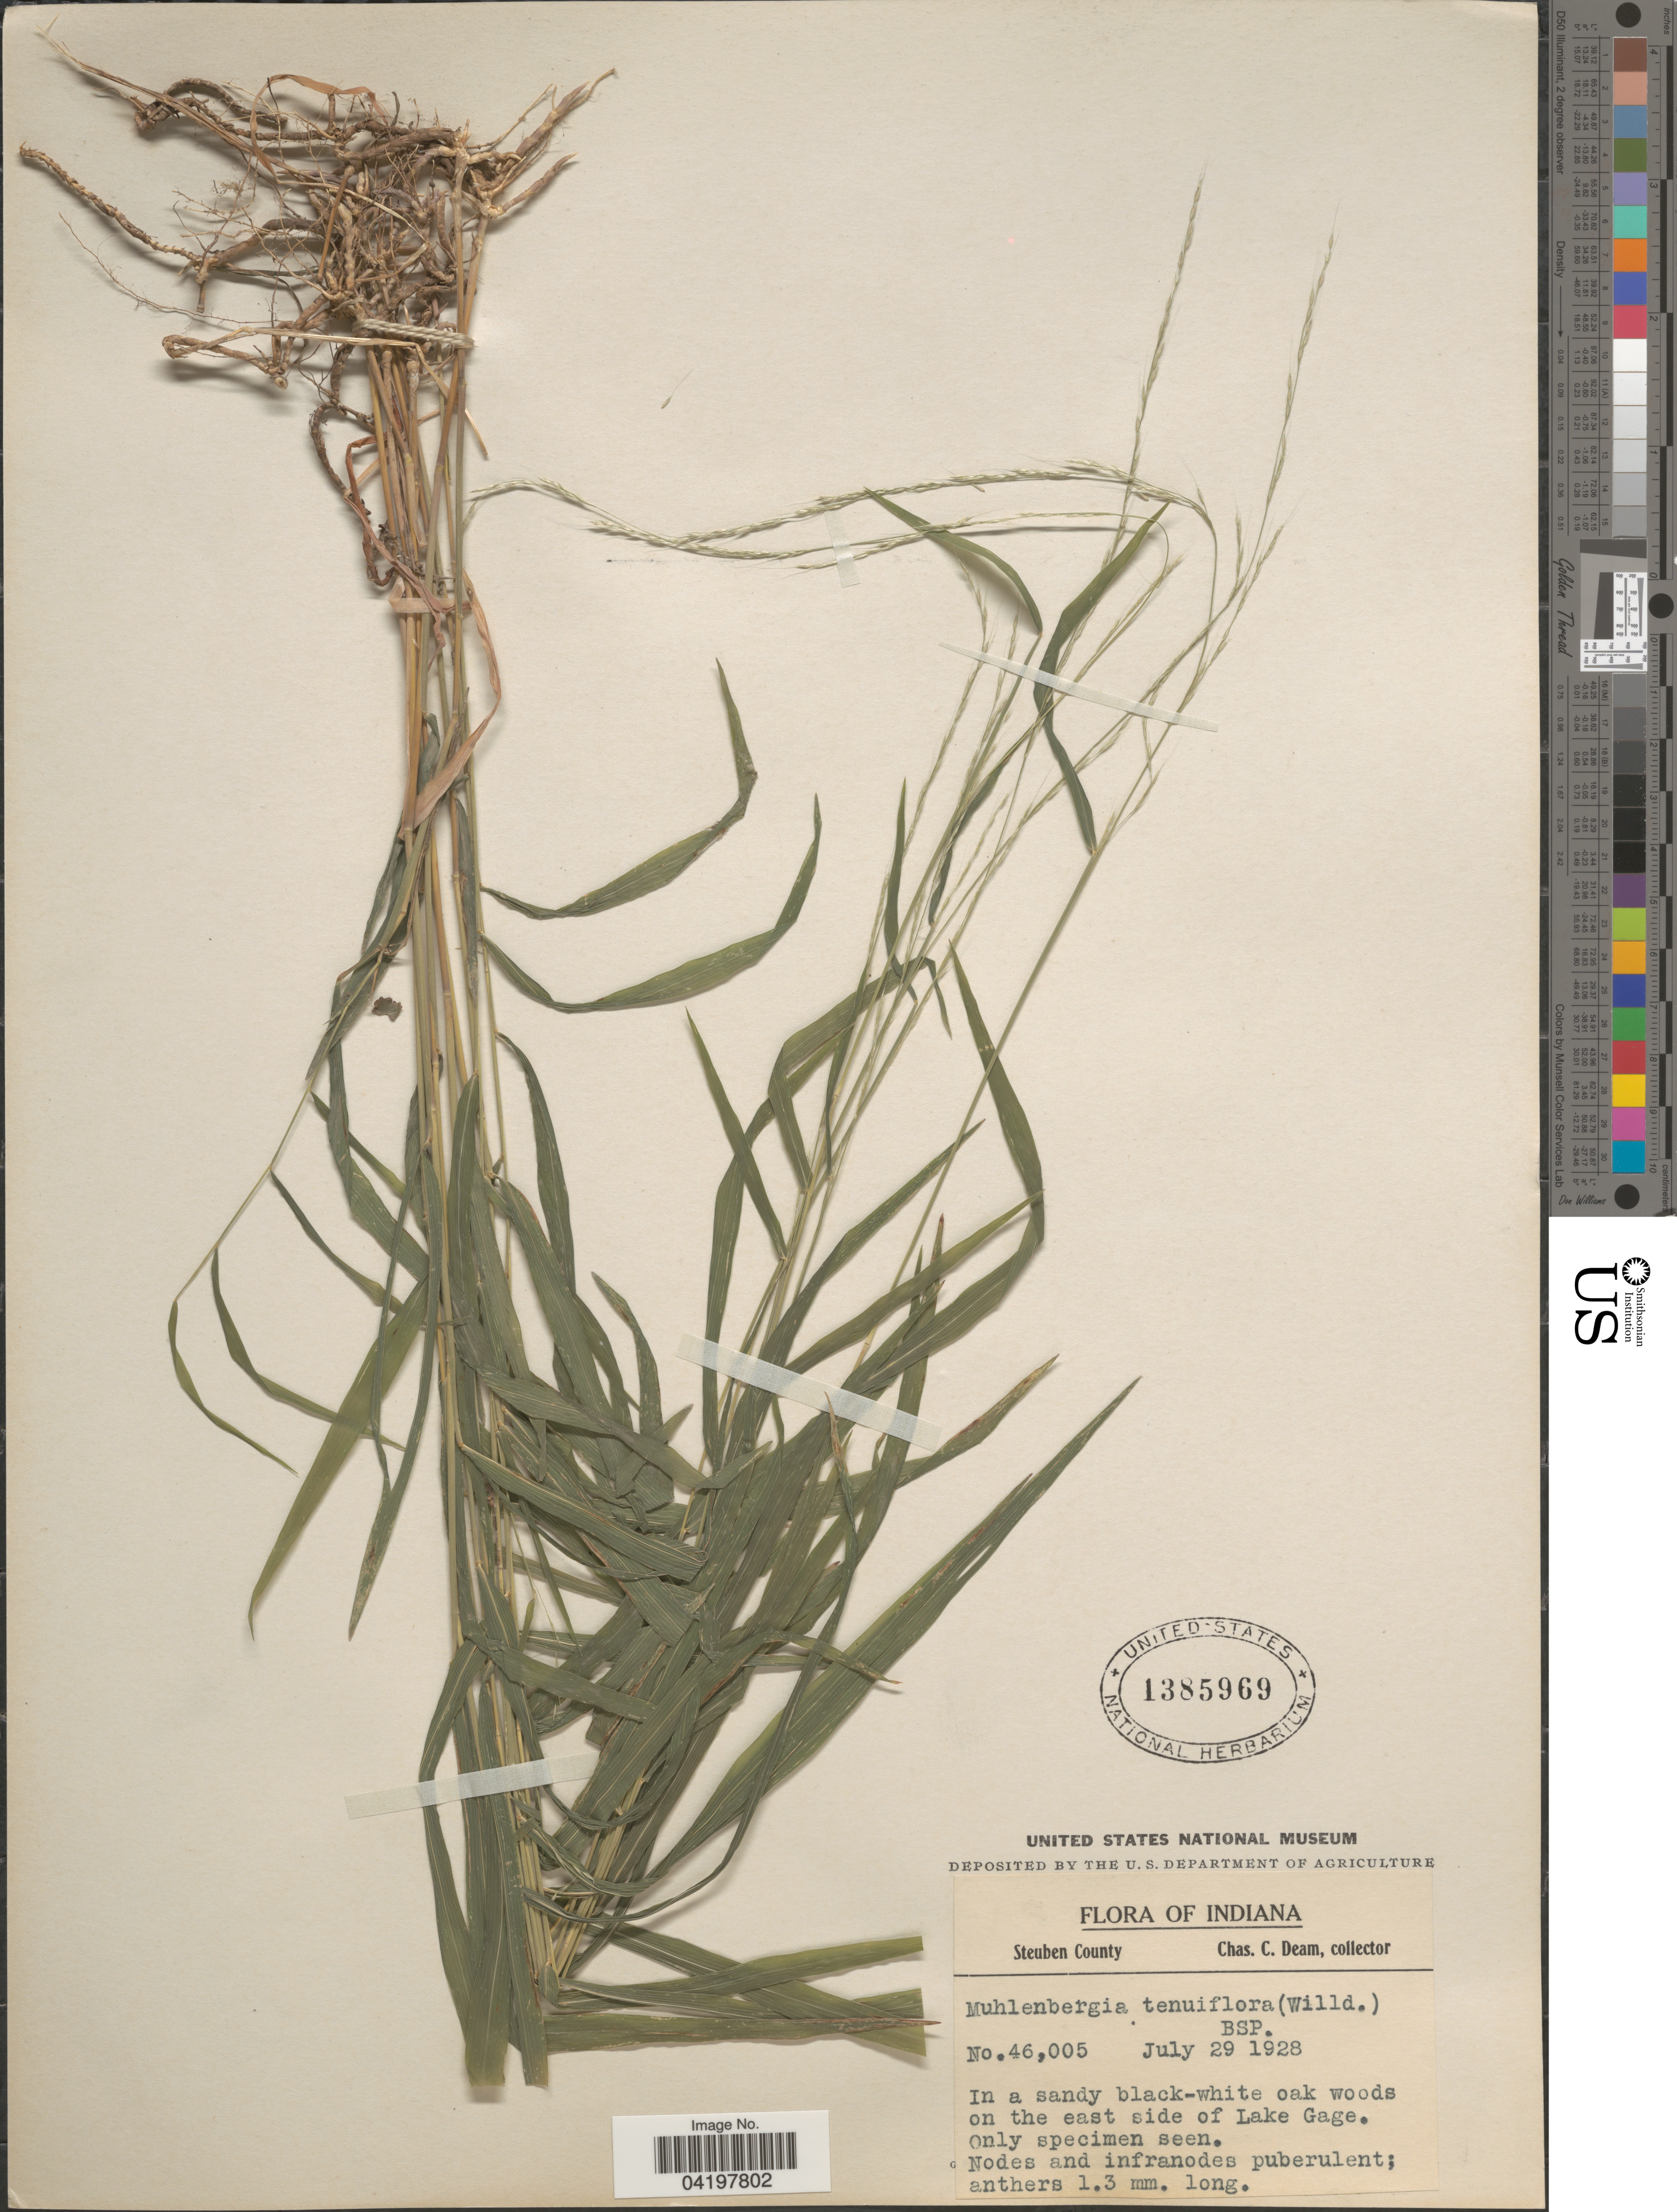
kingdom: Plantae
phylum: Tracheophyta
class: Liliopsida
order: Poales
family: Poaceae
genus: Muhlenbergia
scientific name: Muhlenbergia tenuiflora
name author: (Willd.) Britton, Stearns & Poggenb.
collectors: C. C. Deam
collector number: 46005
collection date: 1928-07-29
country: United States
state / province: Indiana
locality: Steuben County. In a sandy black-white oak woods on the east side of Lake Gage.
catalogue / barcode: US 1385969